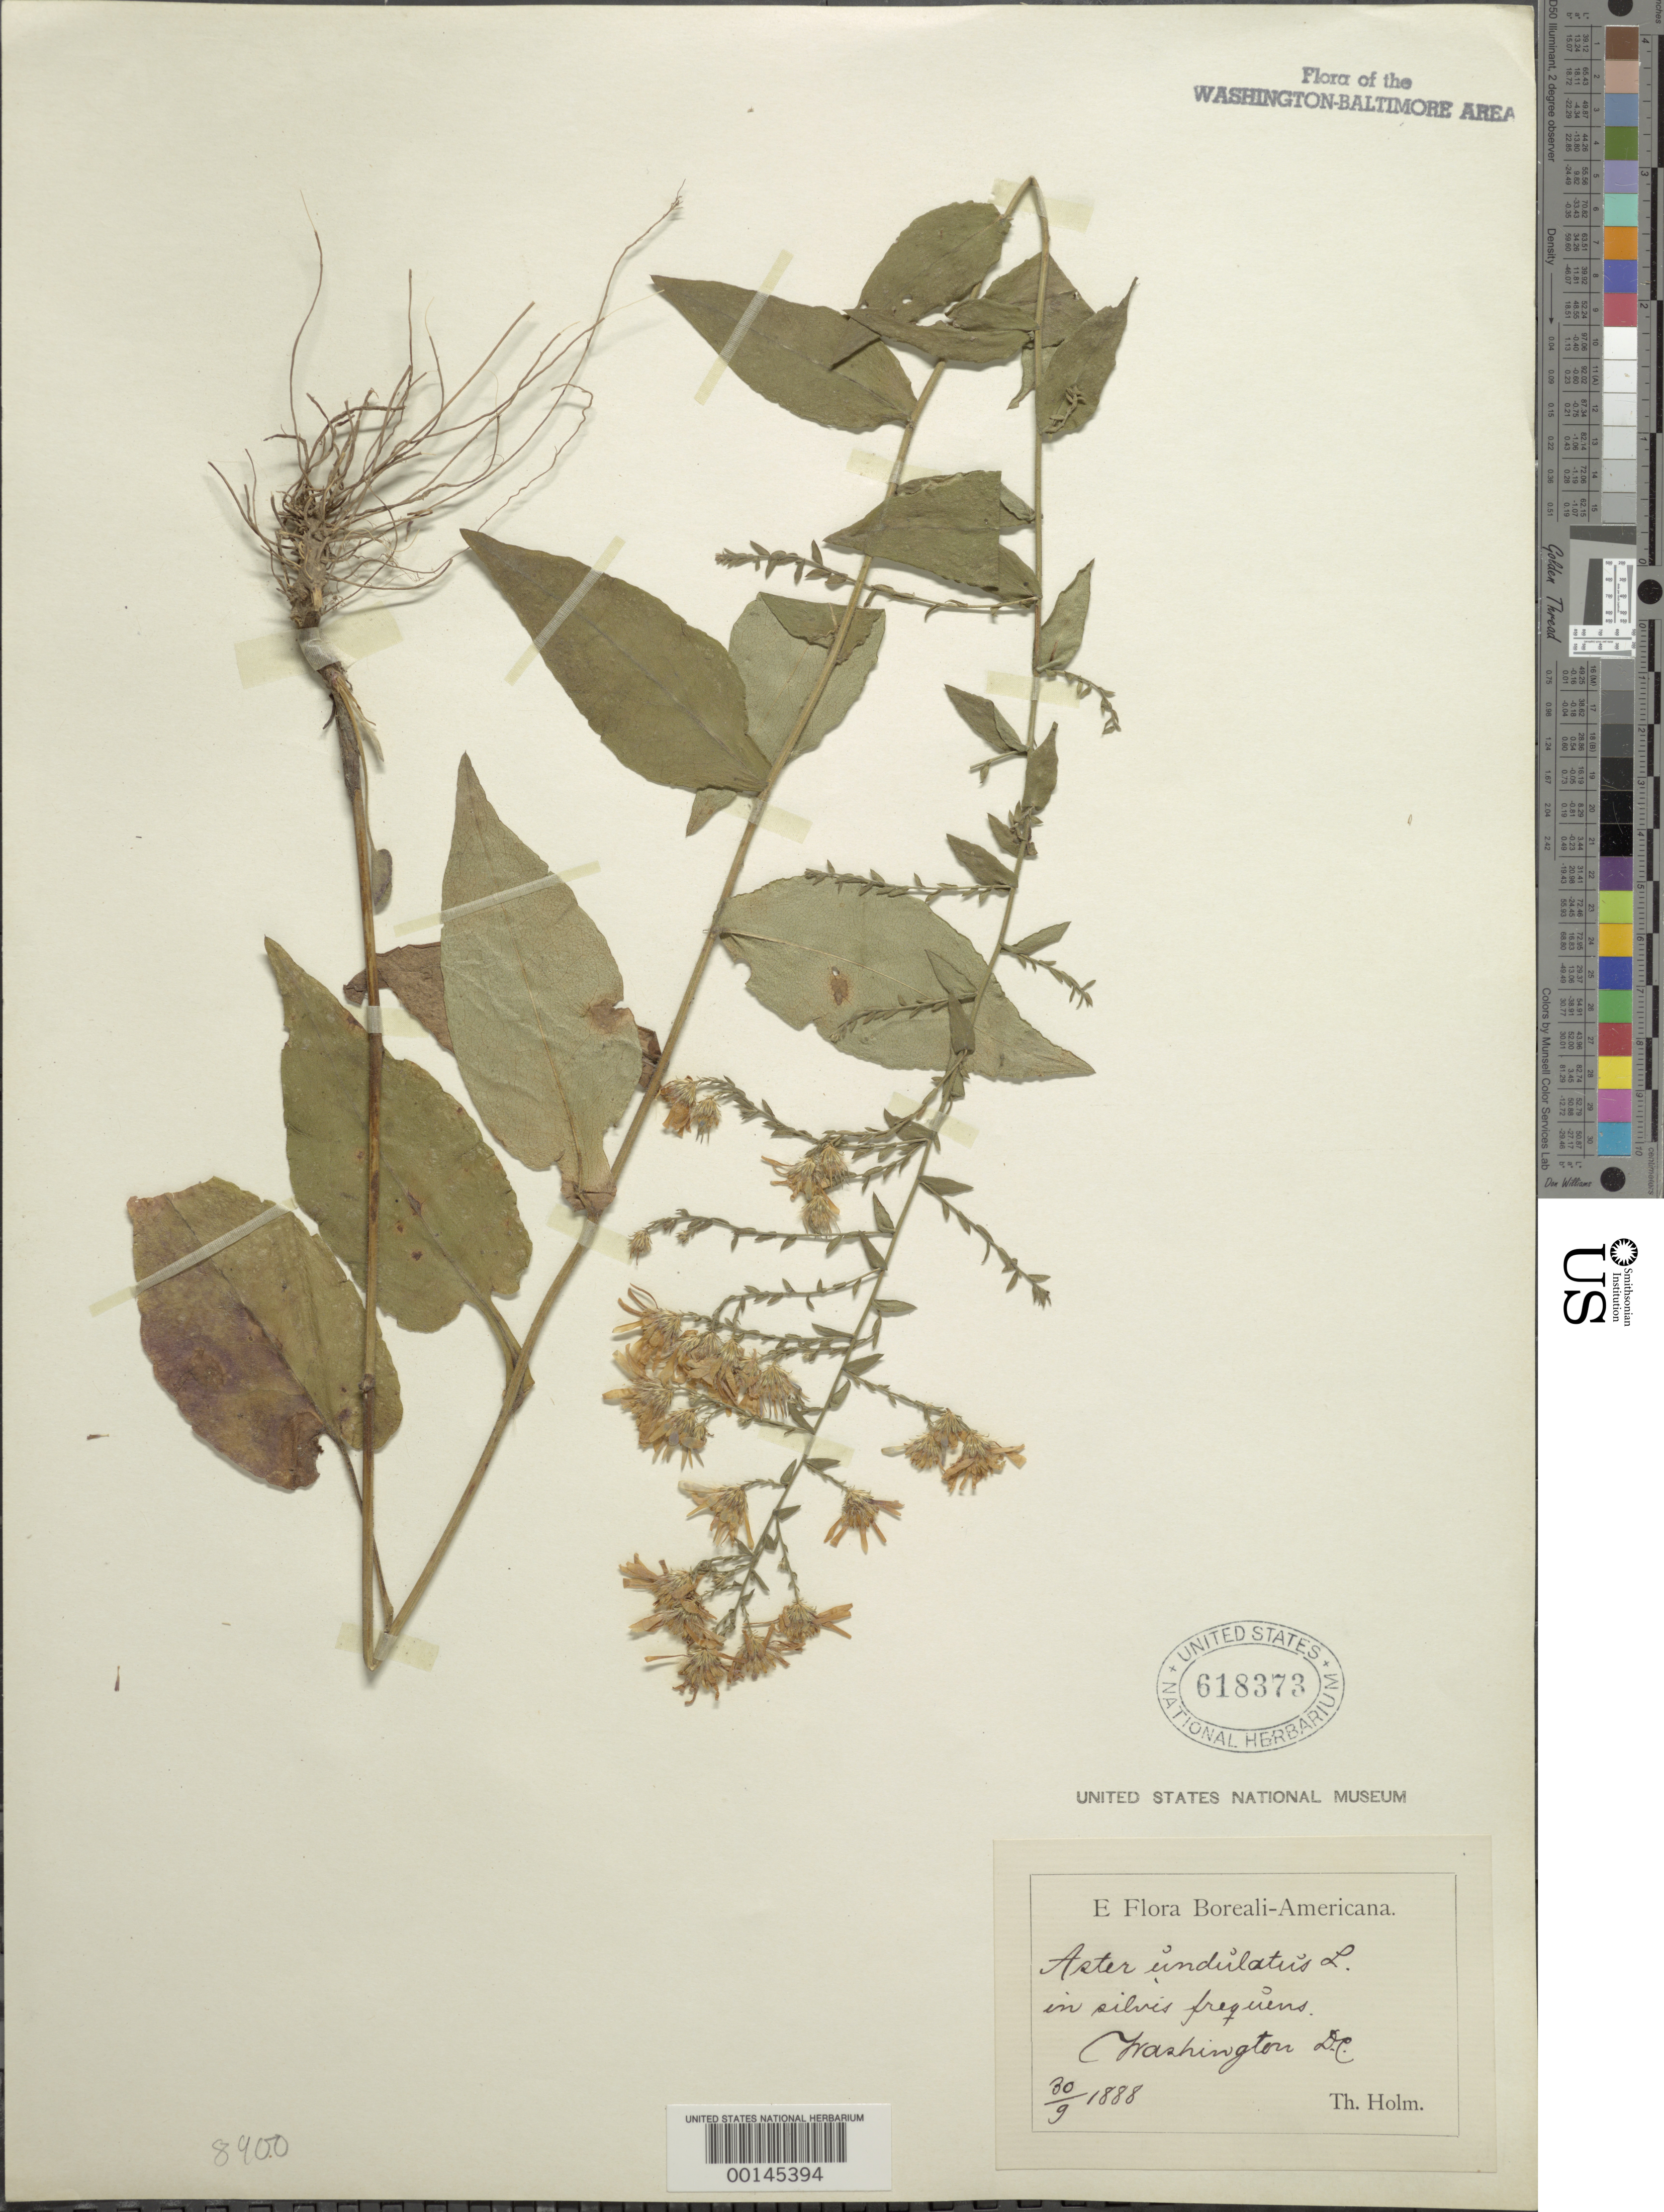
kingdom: Plantae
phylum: Tracheophyta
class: Magnoliopsida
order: Asterales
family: Asteraceae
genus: Symphyotrichum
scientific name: Symphyotrichum undulatum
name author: (L.) G.L. Nesom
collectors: T. Holm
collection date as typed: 30 Sep 1888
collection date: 1888-09-30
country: United States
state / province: District of Columbia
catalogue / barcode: US 618373